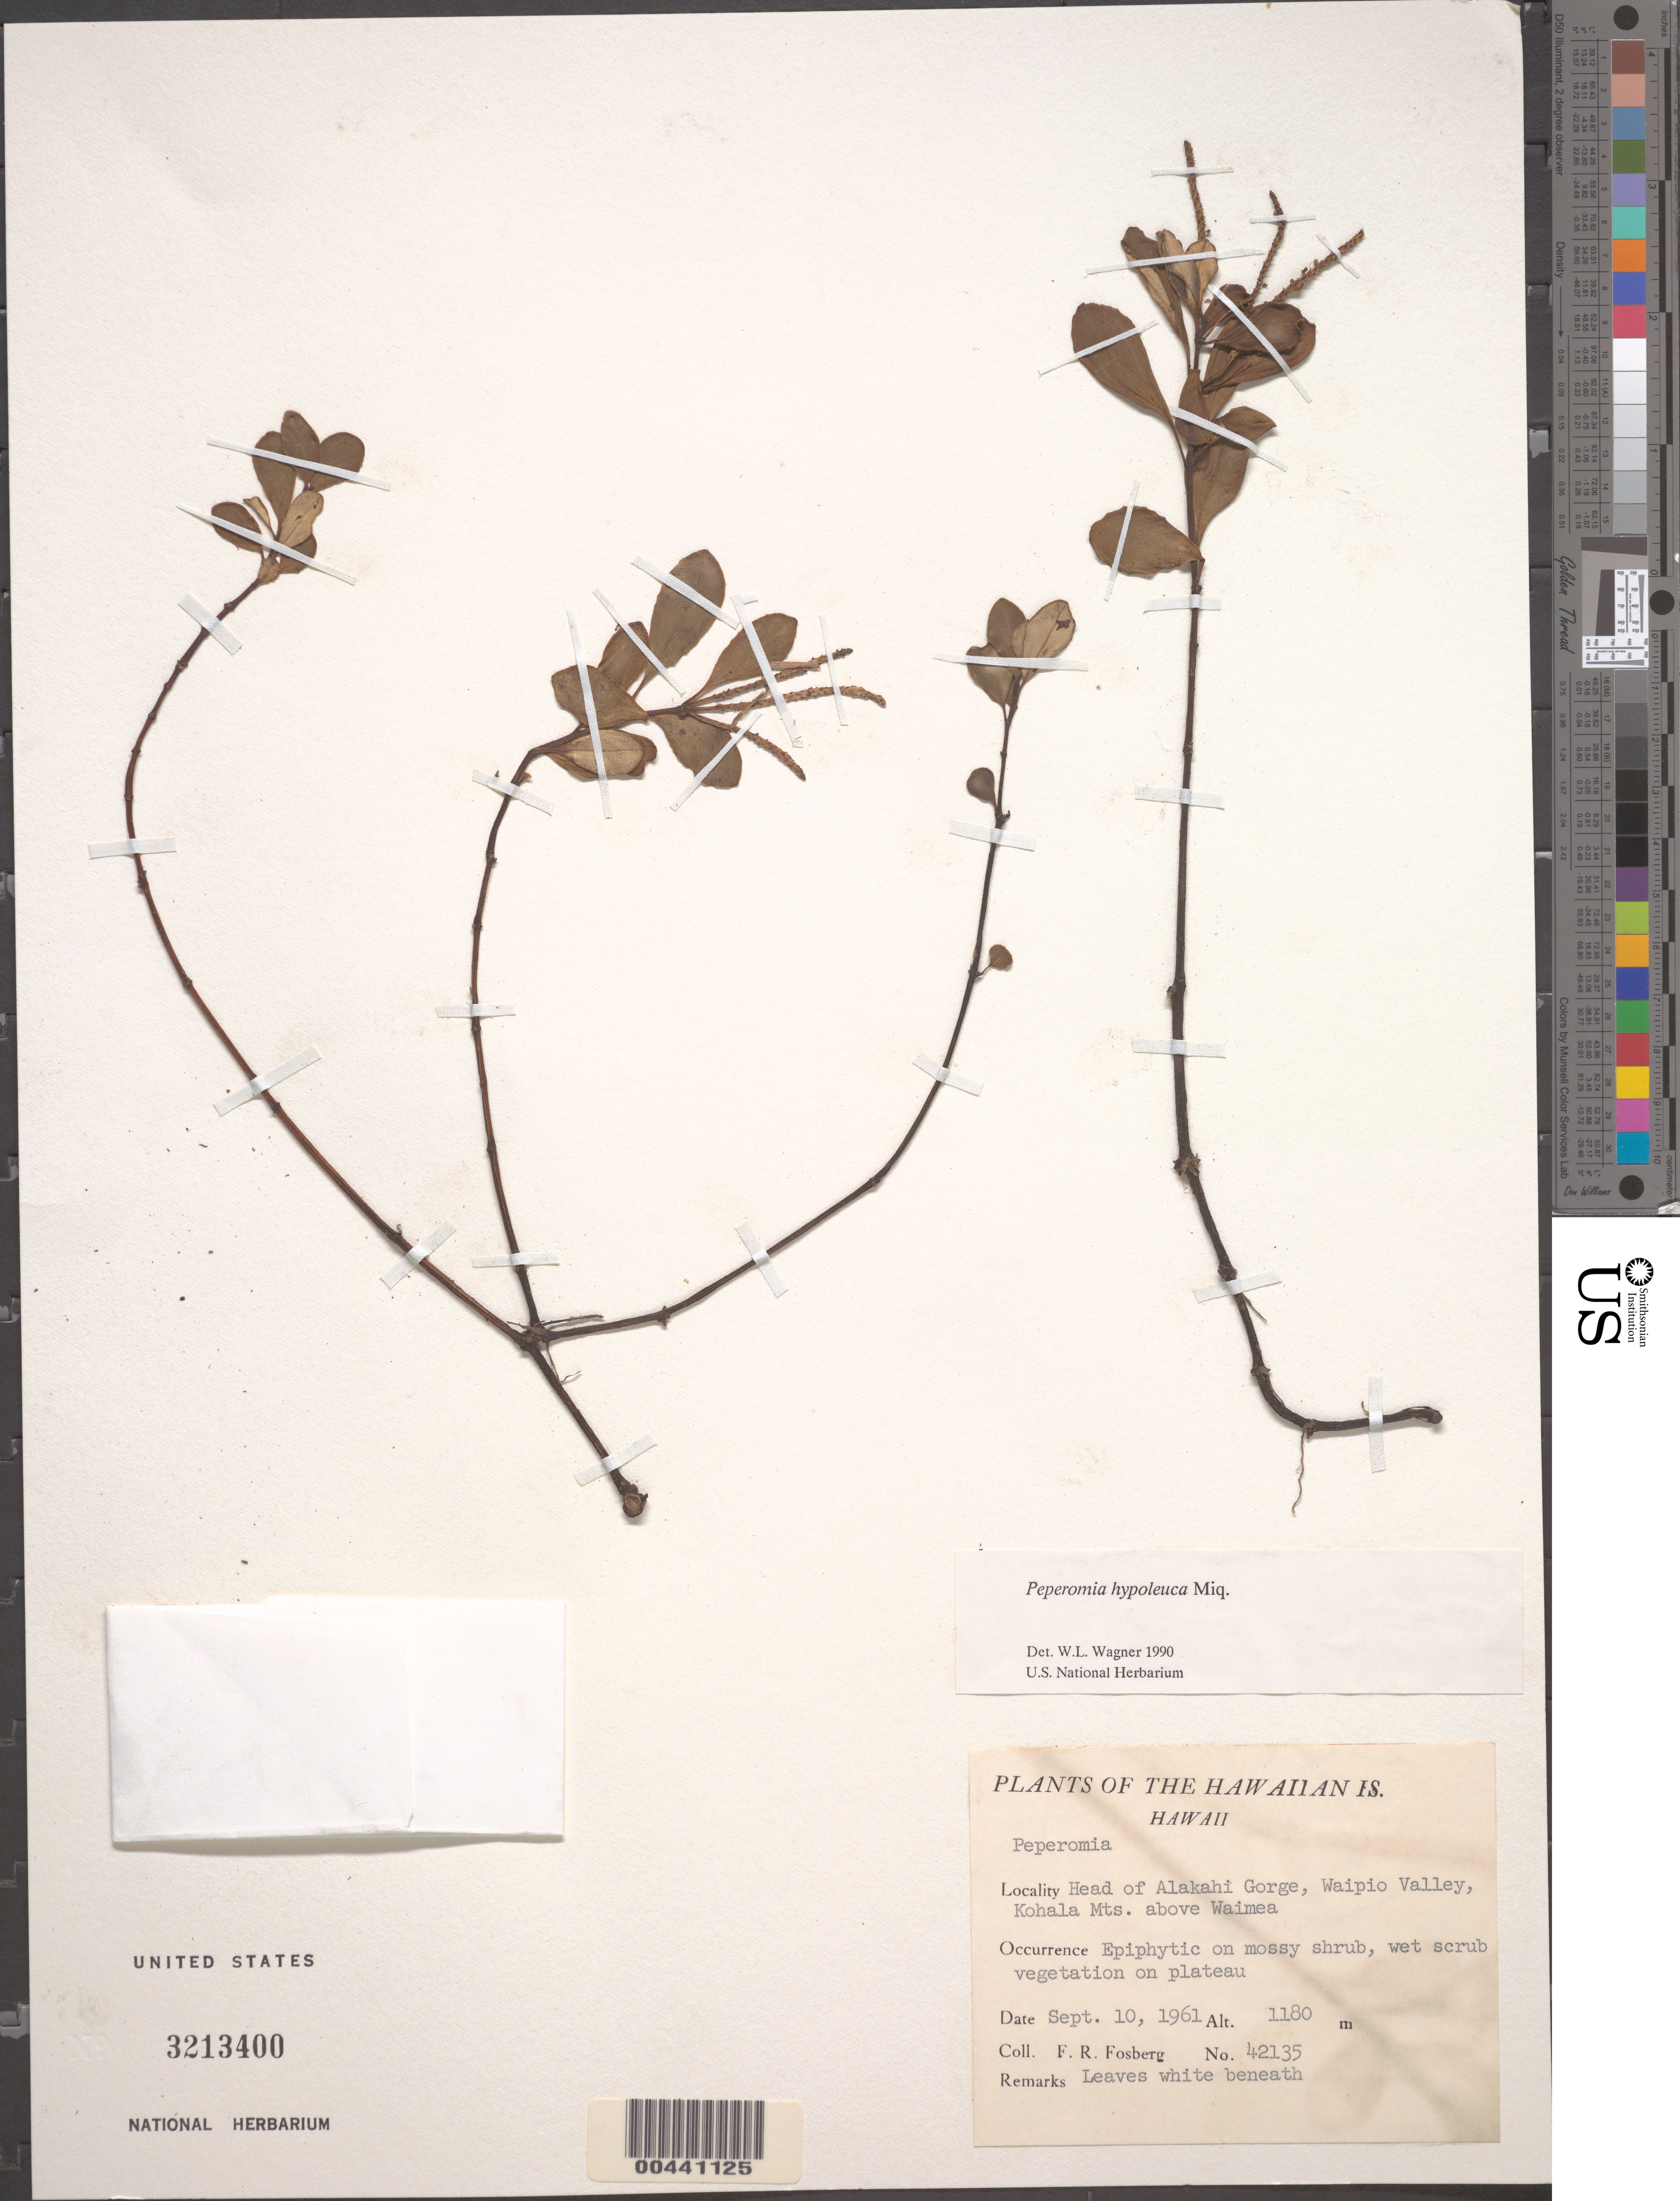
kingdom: Plantae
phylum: Tracheophyta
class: Magnoliopsida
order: Piperales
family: Piperaceae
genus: Peperomia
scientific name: Peperomia hypoleuca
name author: Miq.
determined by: Wagner, W. L., (BOT), Smithsonian Institution - National Museum of Natural History (UNITED STATES)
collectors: F. R. Fosberg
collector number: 42135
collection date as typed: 10 Sep 1961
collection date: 1961-09-10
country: United States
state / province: Hawaii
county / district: Hawaii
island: Hawaii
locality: Head of Alakahi Gorge, Waipio Valley, Kohala Mts. above Waimea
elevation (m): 1180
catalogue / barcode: US 3213400